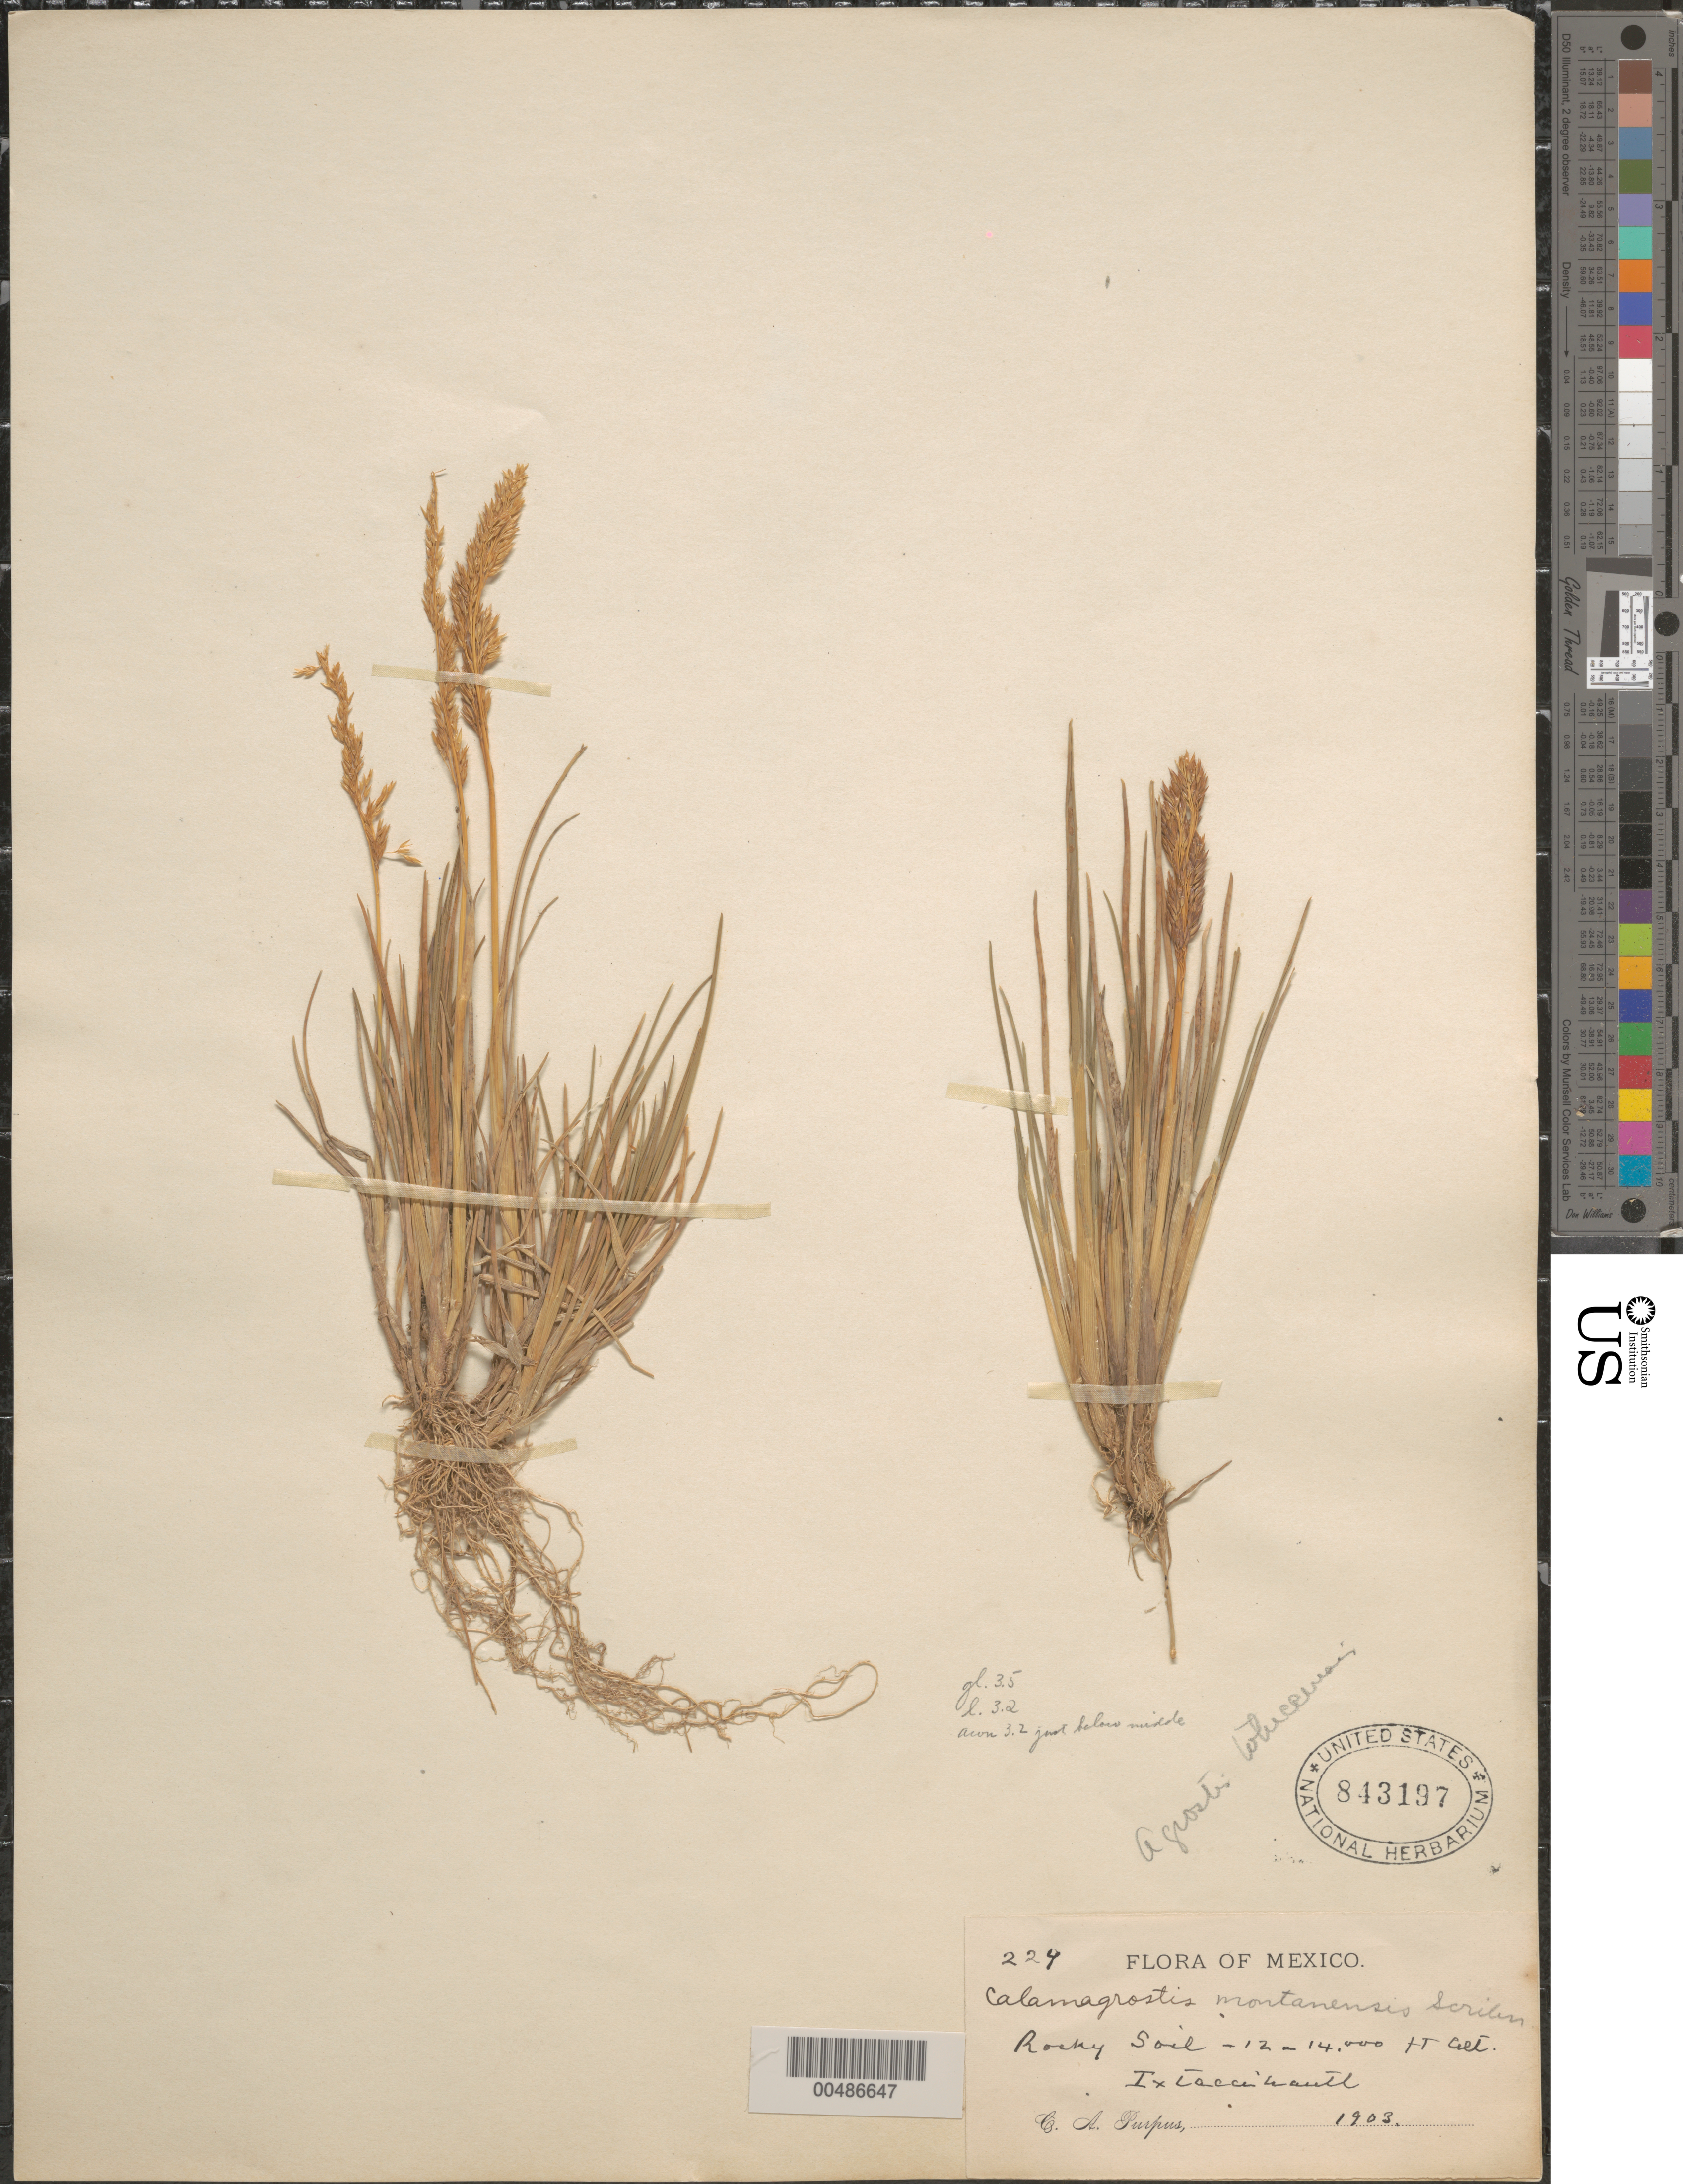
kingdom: Plantae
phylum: Tracheophyta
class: Liliopsida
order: Poales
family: Poaceae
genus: Agrostis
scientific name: Agrostis tolucensis Kunth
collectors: C. A. Purpus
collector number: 224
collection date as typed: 1903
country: Mexico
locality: Ixtaccihuatl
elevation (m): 3658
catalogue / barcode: US 843197